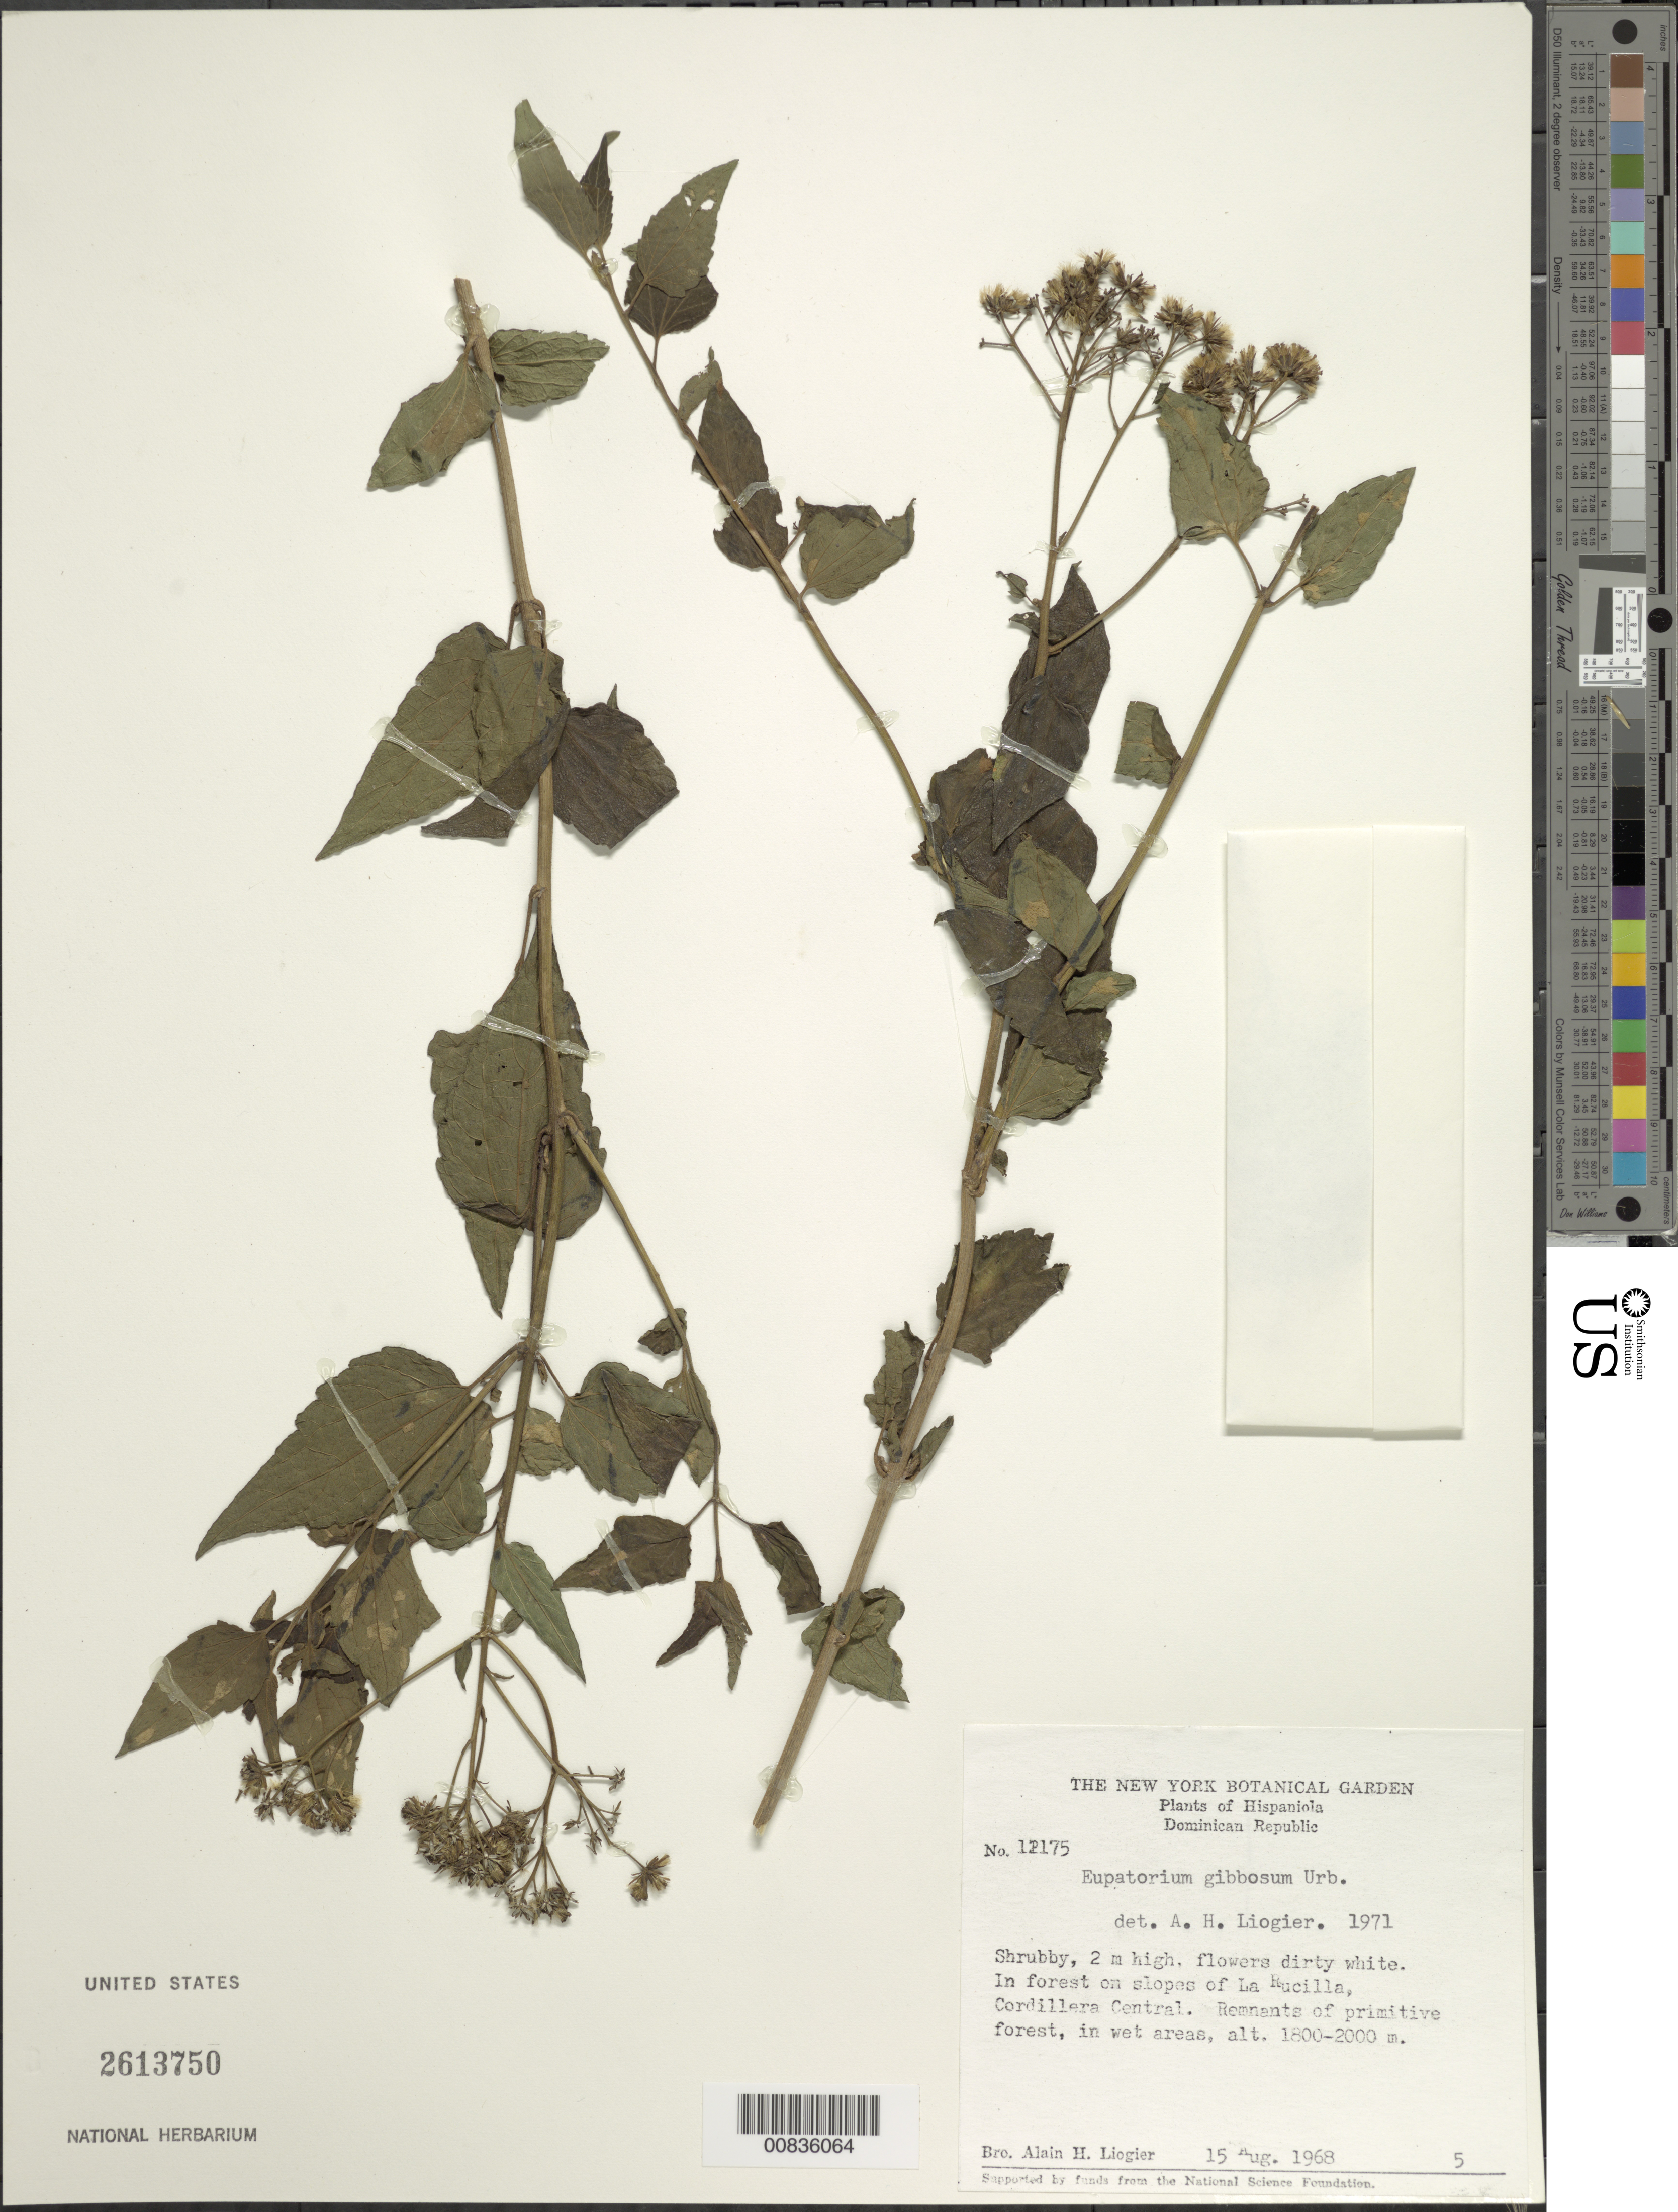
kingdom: Plantae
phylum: Tracheophyta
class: Magnoliopsida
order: Asterales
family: Asteraceae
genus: Koanophyllon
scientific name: Koanophyllon gibbosum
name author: (Urb.) R.M. King & H. Rob.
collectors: A. H. Liogier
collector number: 12175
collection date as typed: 15 Aug 1968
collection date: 1968-08-15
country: Dominican Republic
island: Hispaniola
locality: La Rucilla, Cordillera Central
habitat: In wet areas of forest (remnants of primitive forest) on slopes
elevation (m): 1800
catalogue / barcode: US 2613750